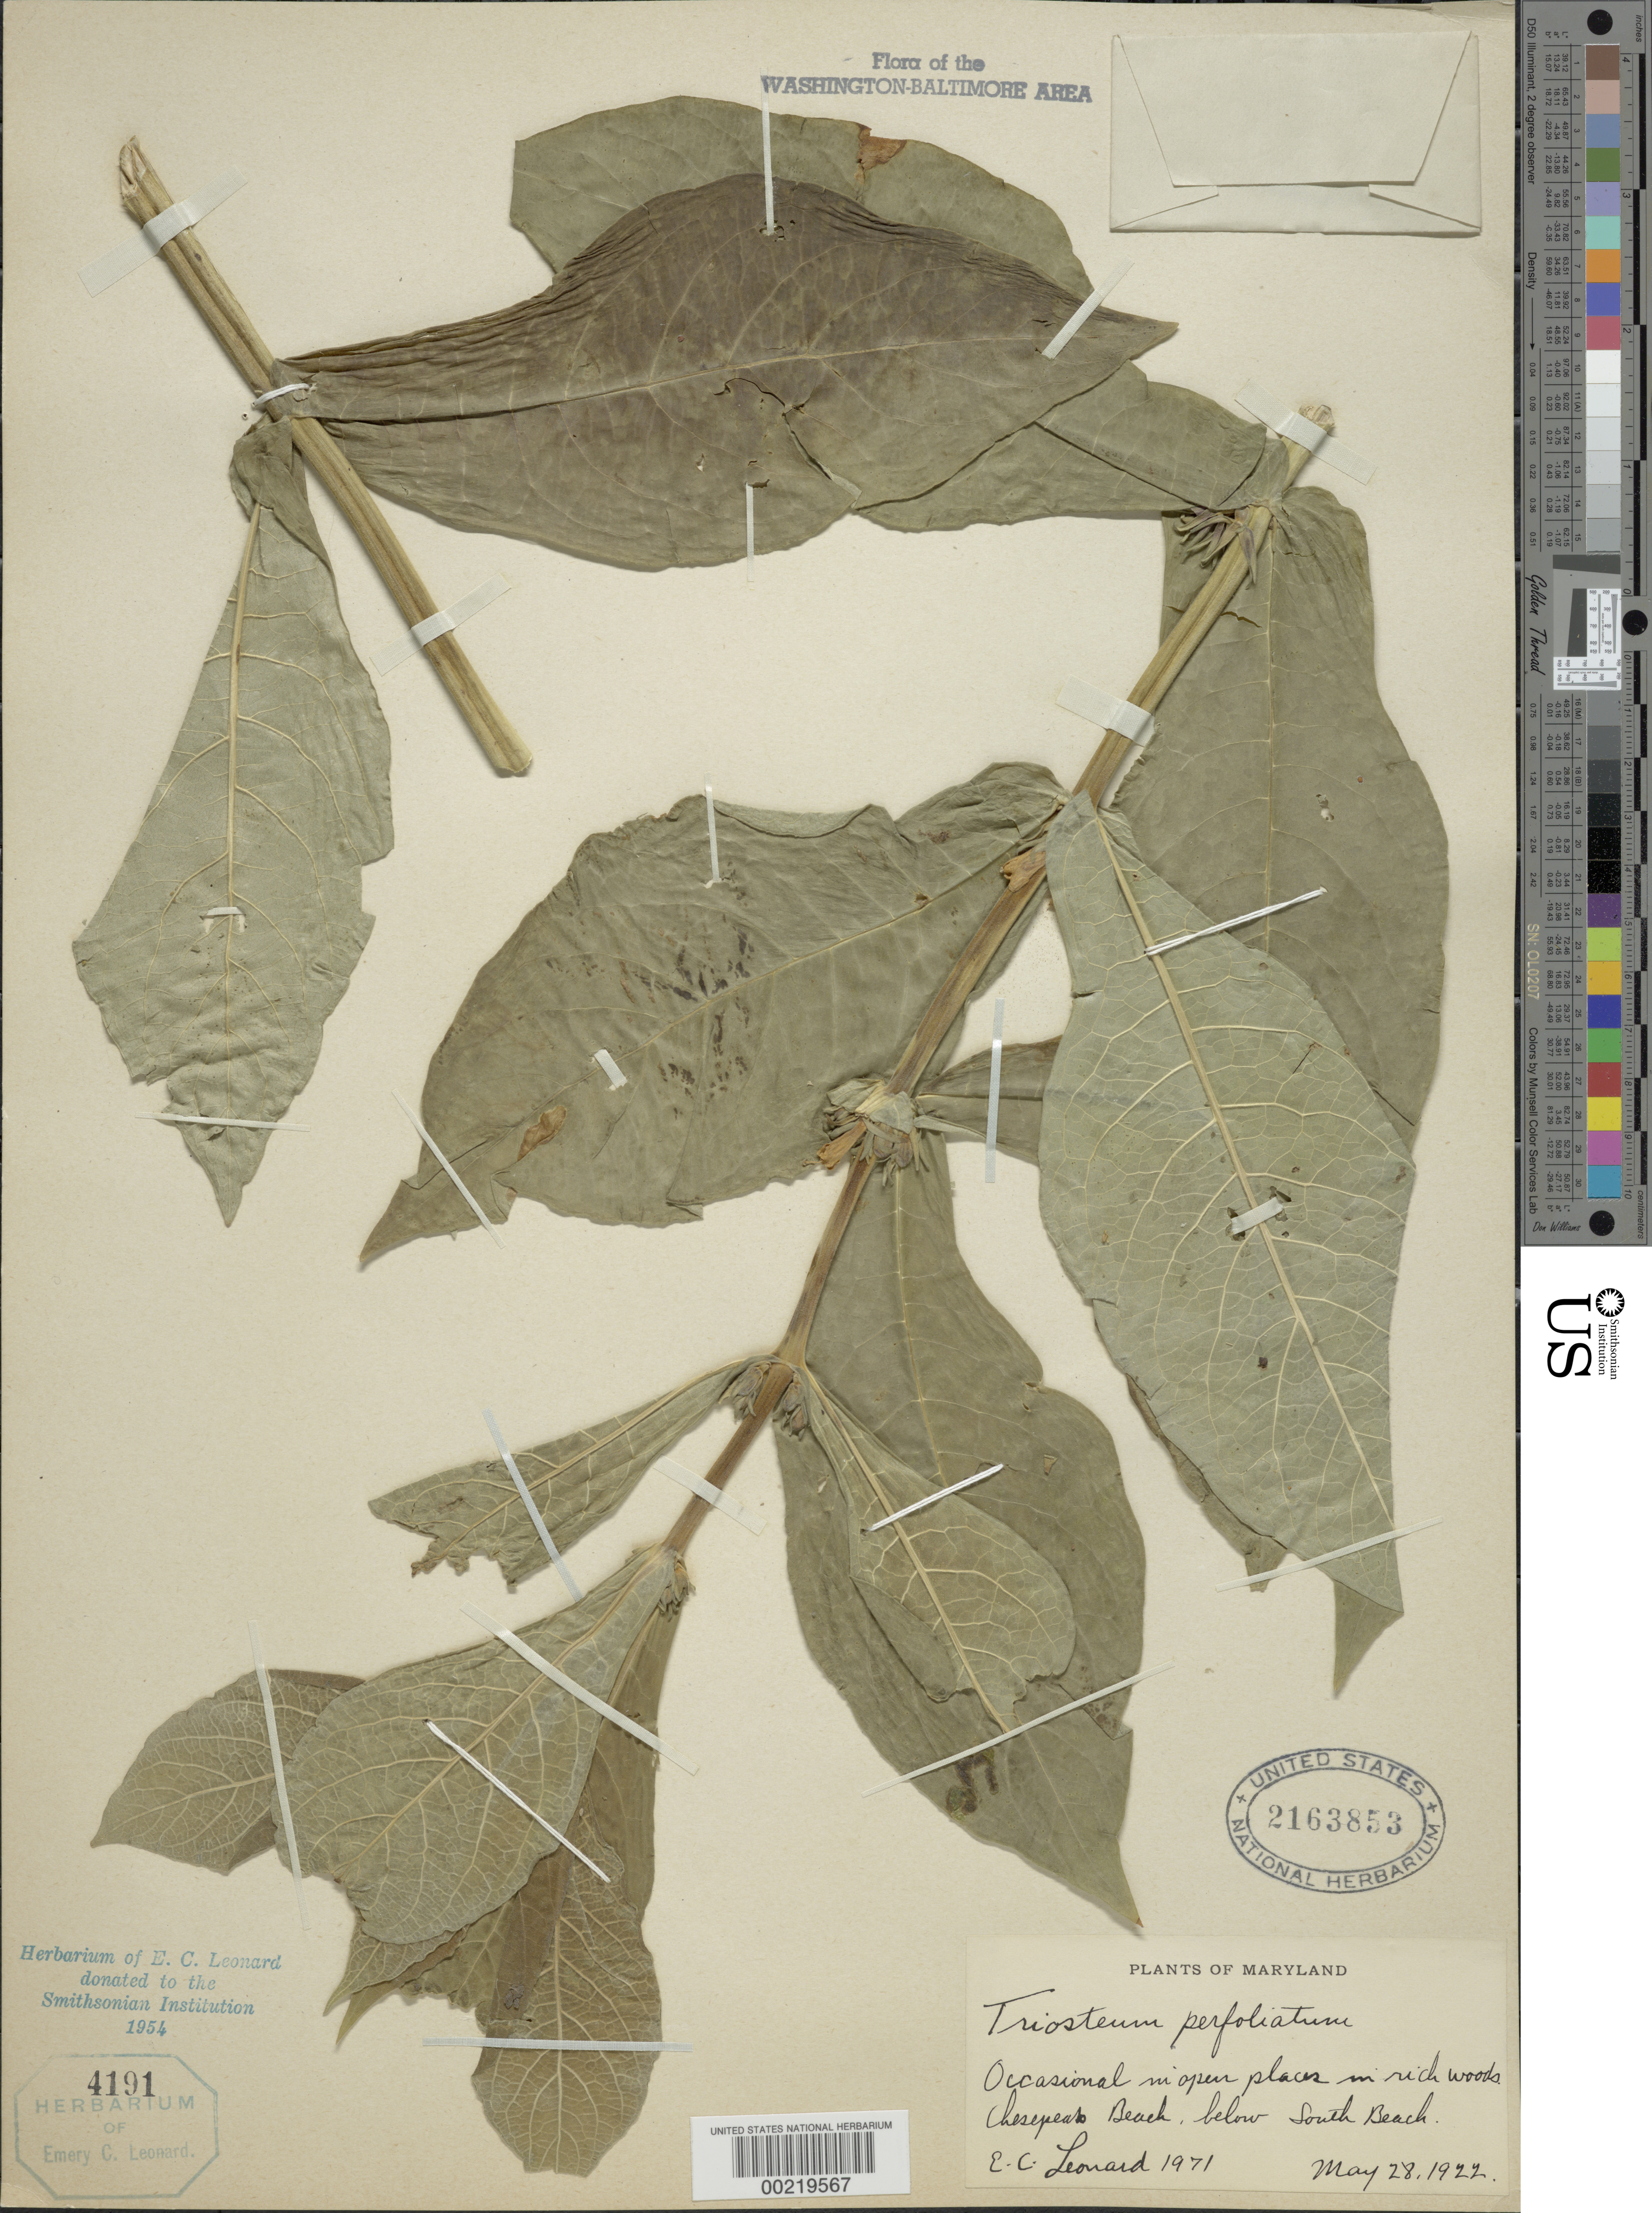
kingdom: Plantae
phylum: Tracheophyta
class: Magnoliopsida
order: Dipsacales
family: Caprifoliaceae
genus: Triosteum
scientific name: Triosteum perfoliatum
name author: L.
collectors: E. C. Leonard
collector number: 1971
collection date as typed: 28 May 1922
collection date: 1922-05-28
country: United States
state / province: Maryland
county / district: Calvert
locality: Chesapeake Beach, below South Beach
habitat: Open places in rich woods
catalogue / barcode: US 2163853